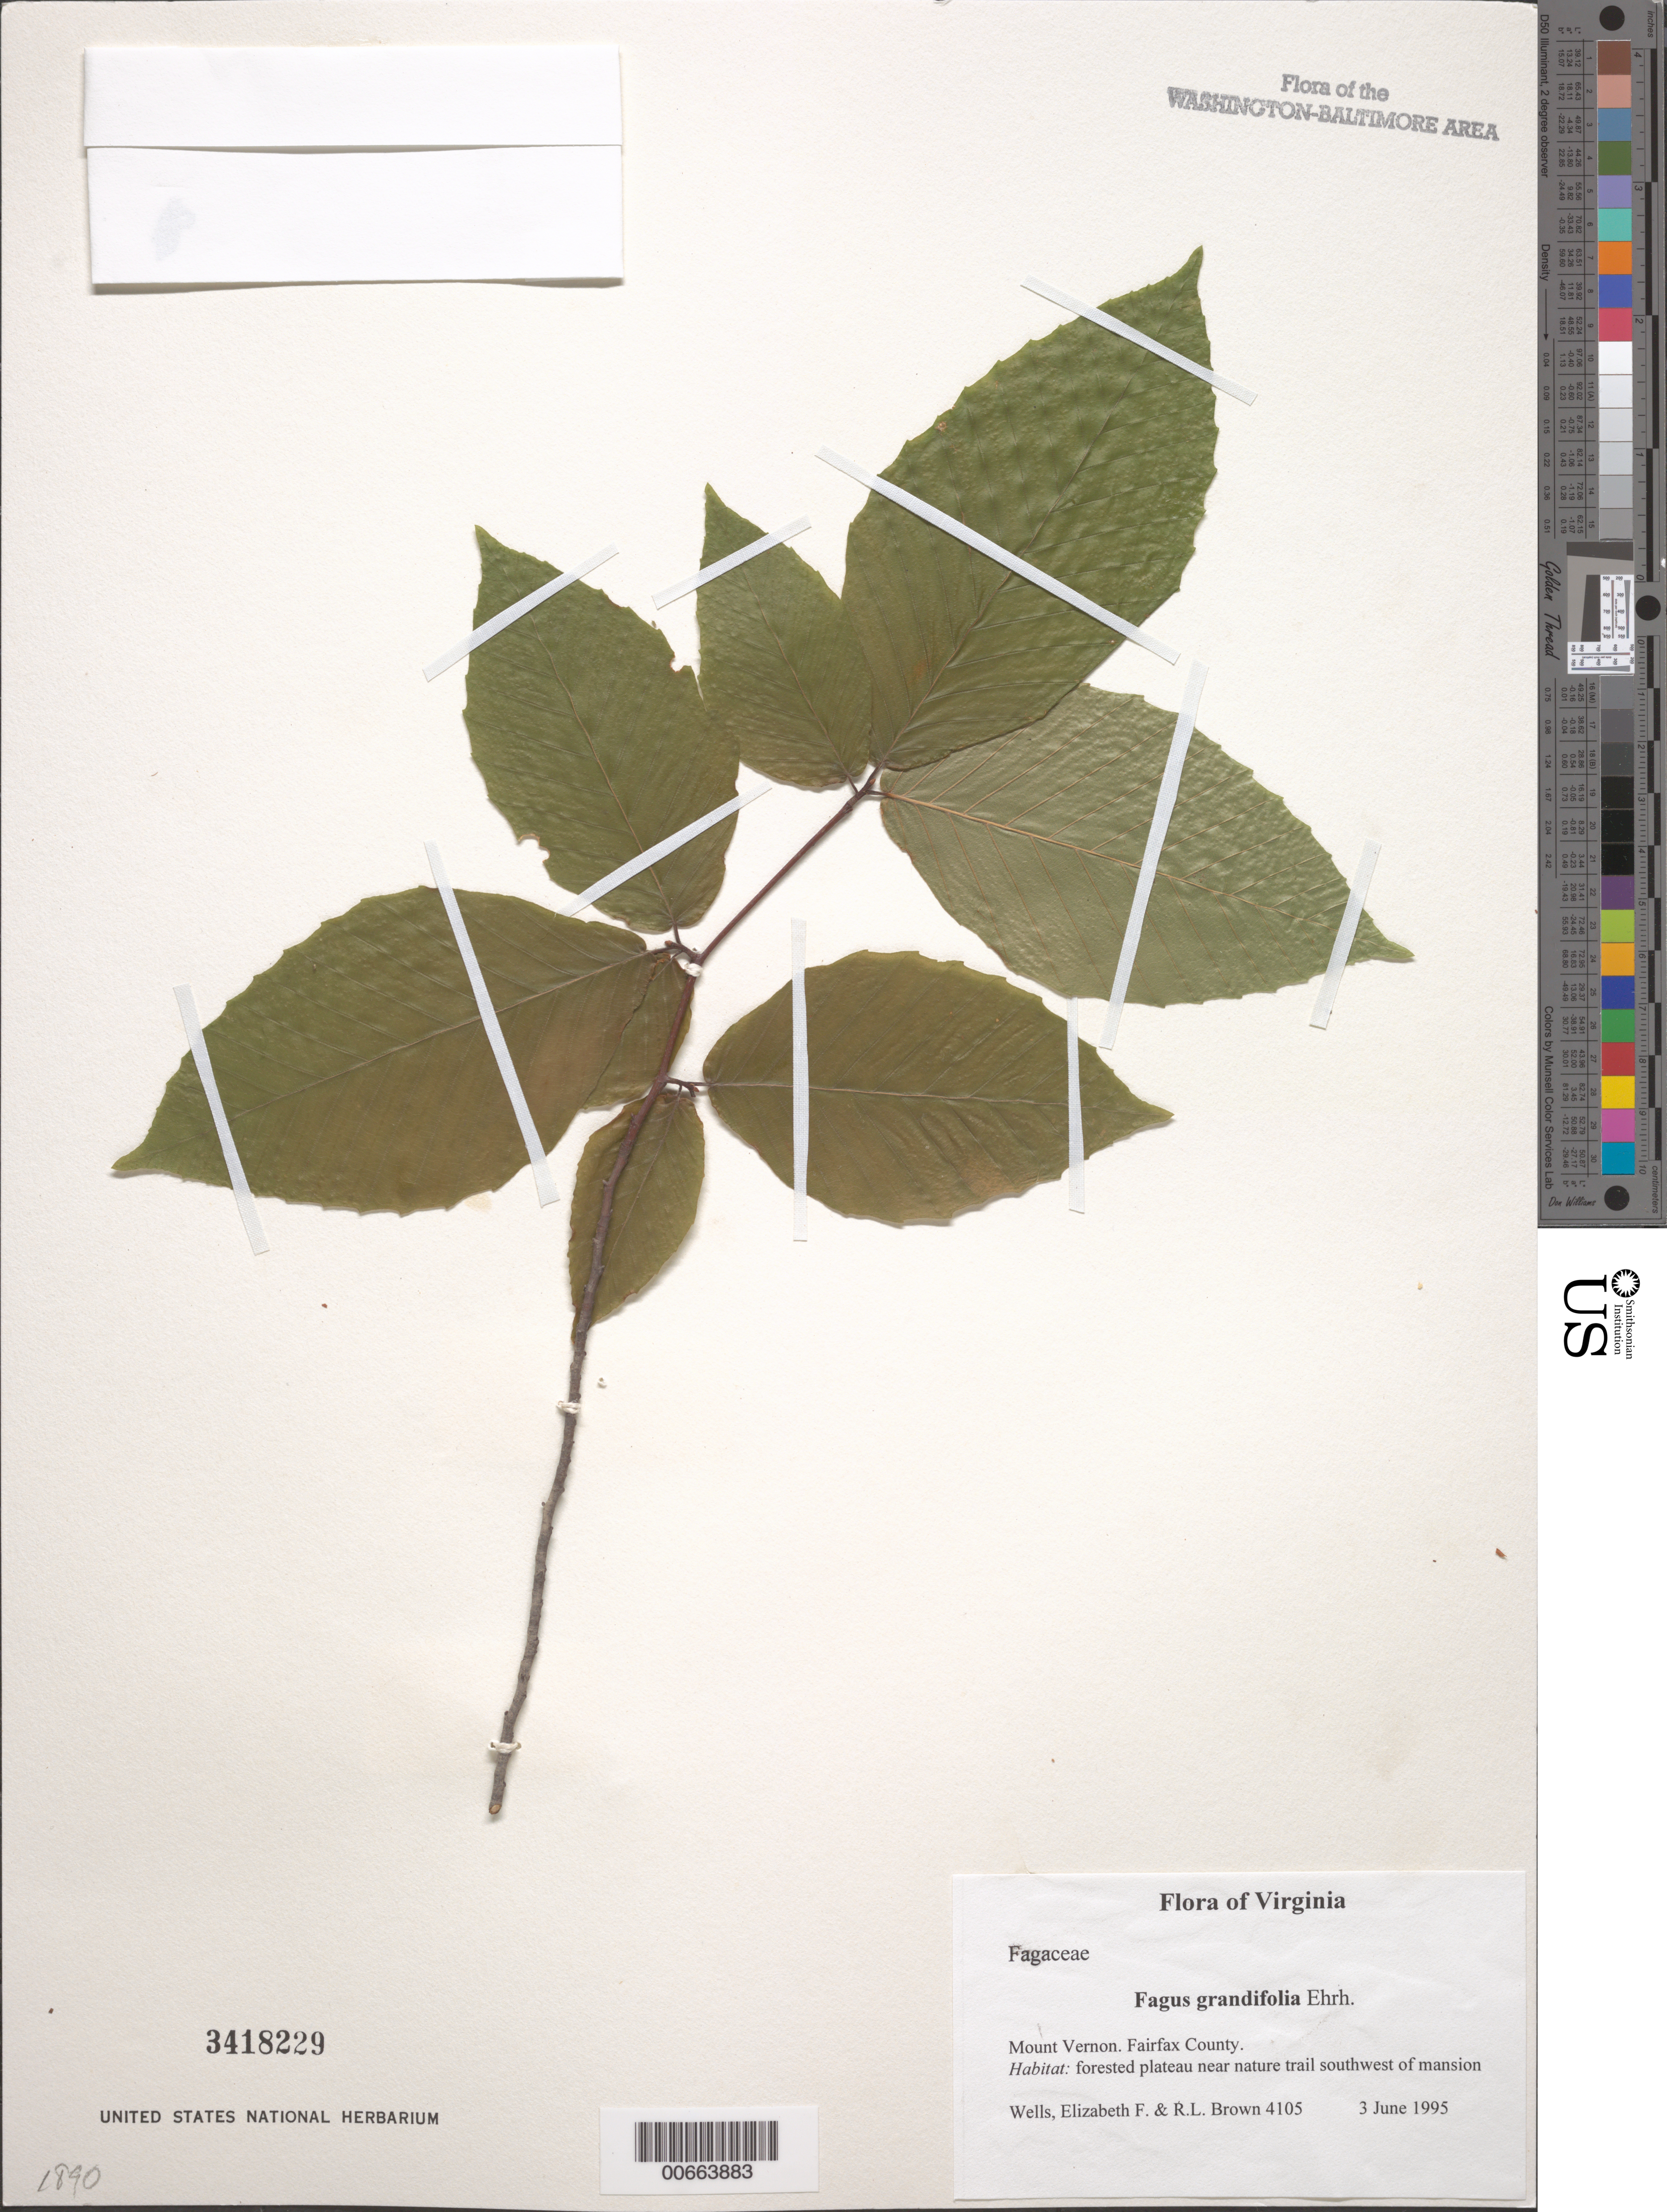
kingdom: Plantae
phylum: Tracheophyta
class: Magnoliopsida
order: Fagales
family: Fagaceae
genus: Fagus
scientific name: Fagus grandifolia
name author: Ehrh.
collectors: E. F. Wells & R. L. Brown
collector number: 4105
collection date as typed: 03 Jun 1995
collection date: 1995-06-03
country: United States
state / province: Virginia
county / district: Fairfax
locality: Mount Vernon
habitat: forested plateau near nature trail southwest of mansion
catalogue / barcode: US 3418229